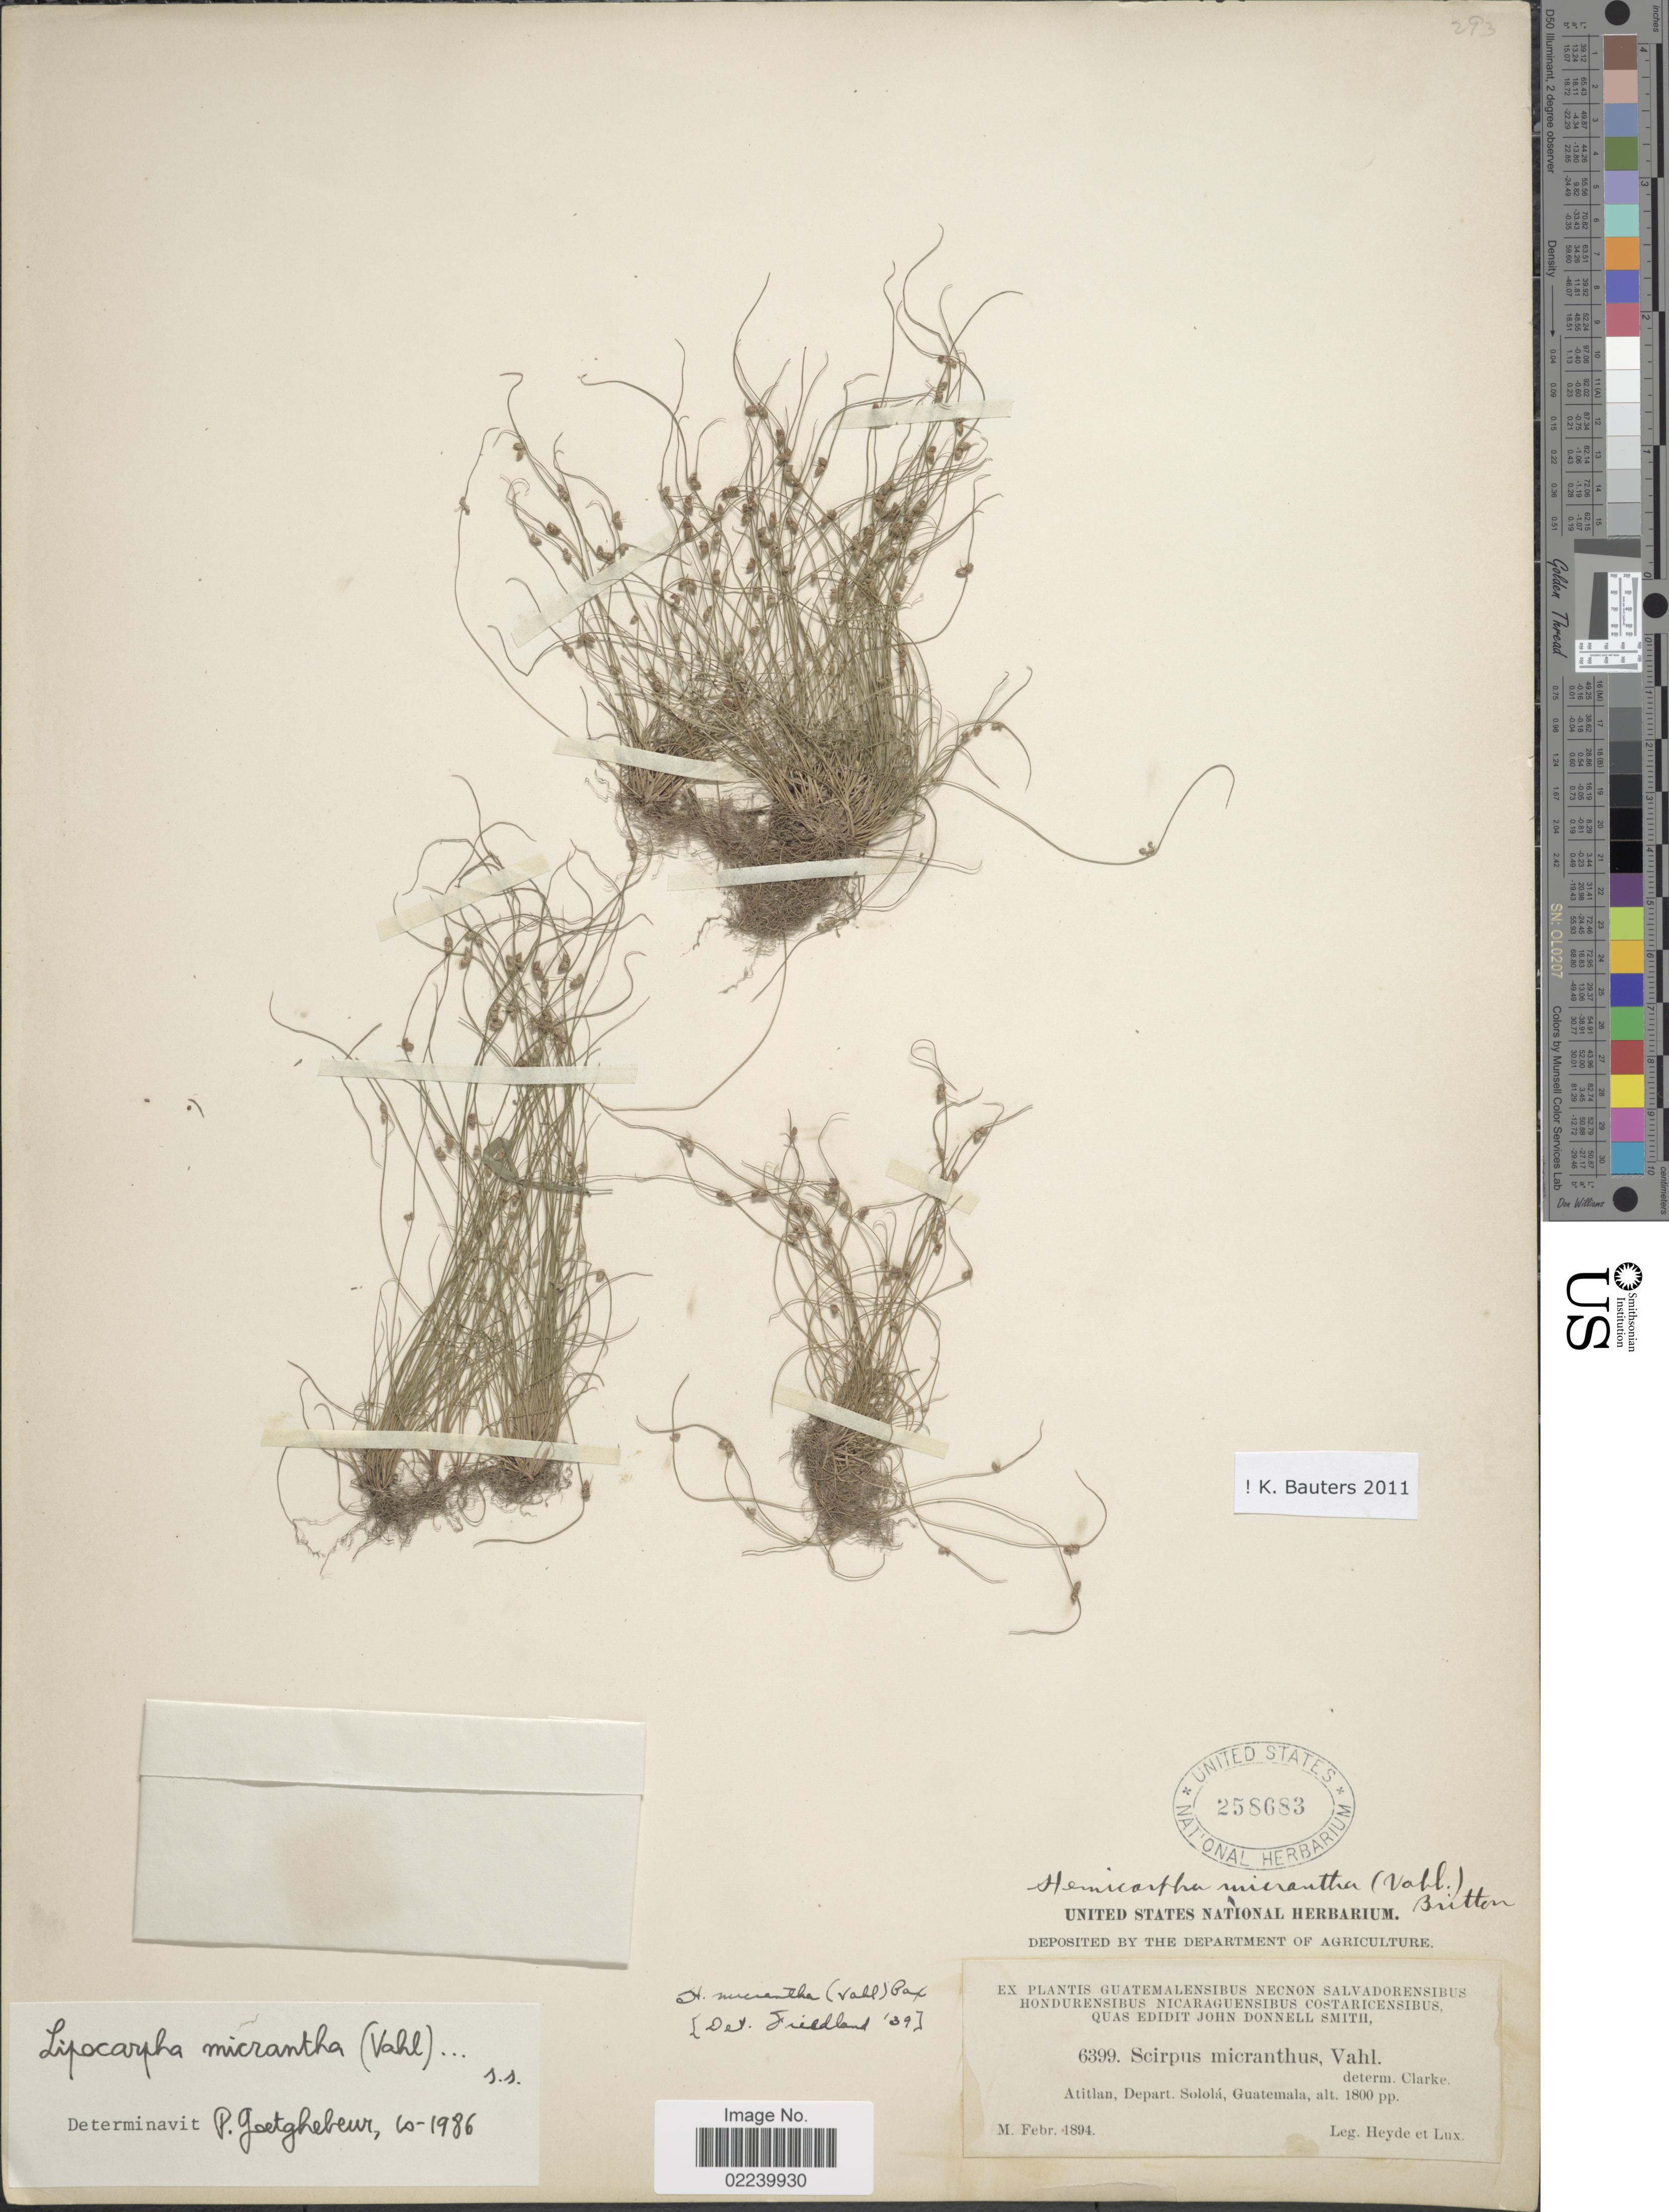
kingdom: Plantae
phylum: Tracheophyta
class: Liliopsida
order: Poales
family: Cyperaceae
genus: Cyperus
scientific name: Cyperus subsquarrosus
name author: (Muhl.) Bauters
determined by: Strong, M. T., (US), Smithsonian Institution - National Museum of Natural History (UNITED STATES)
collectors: Heyde & Lux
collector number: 6399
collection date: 1894-02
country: Guatemala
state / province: Sololá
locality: Atitlan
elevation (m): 549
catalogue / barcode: US 258683